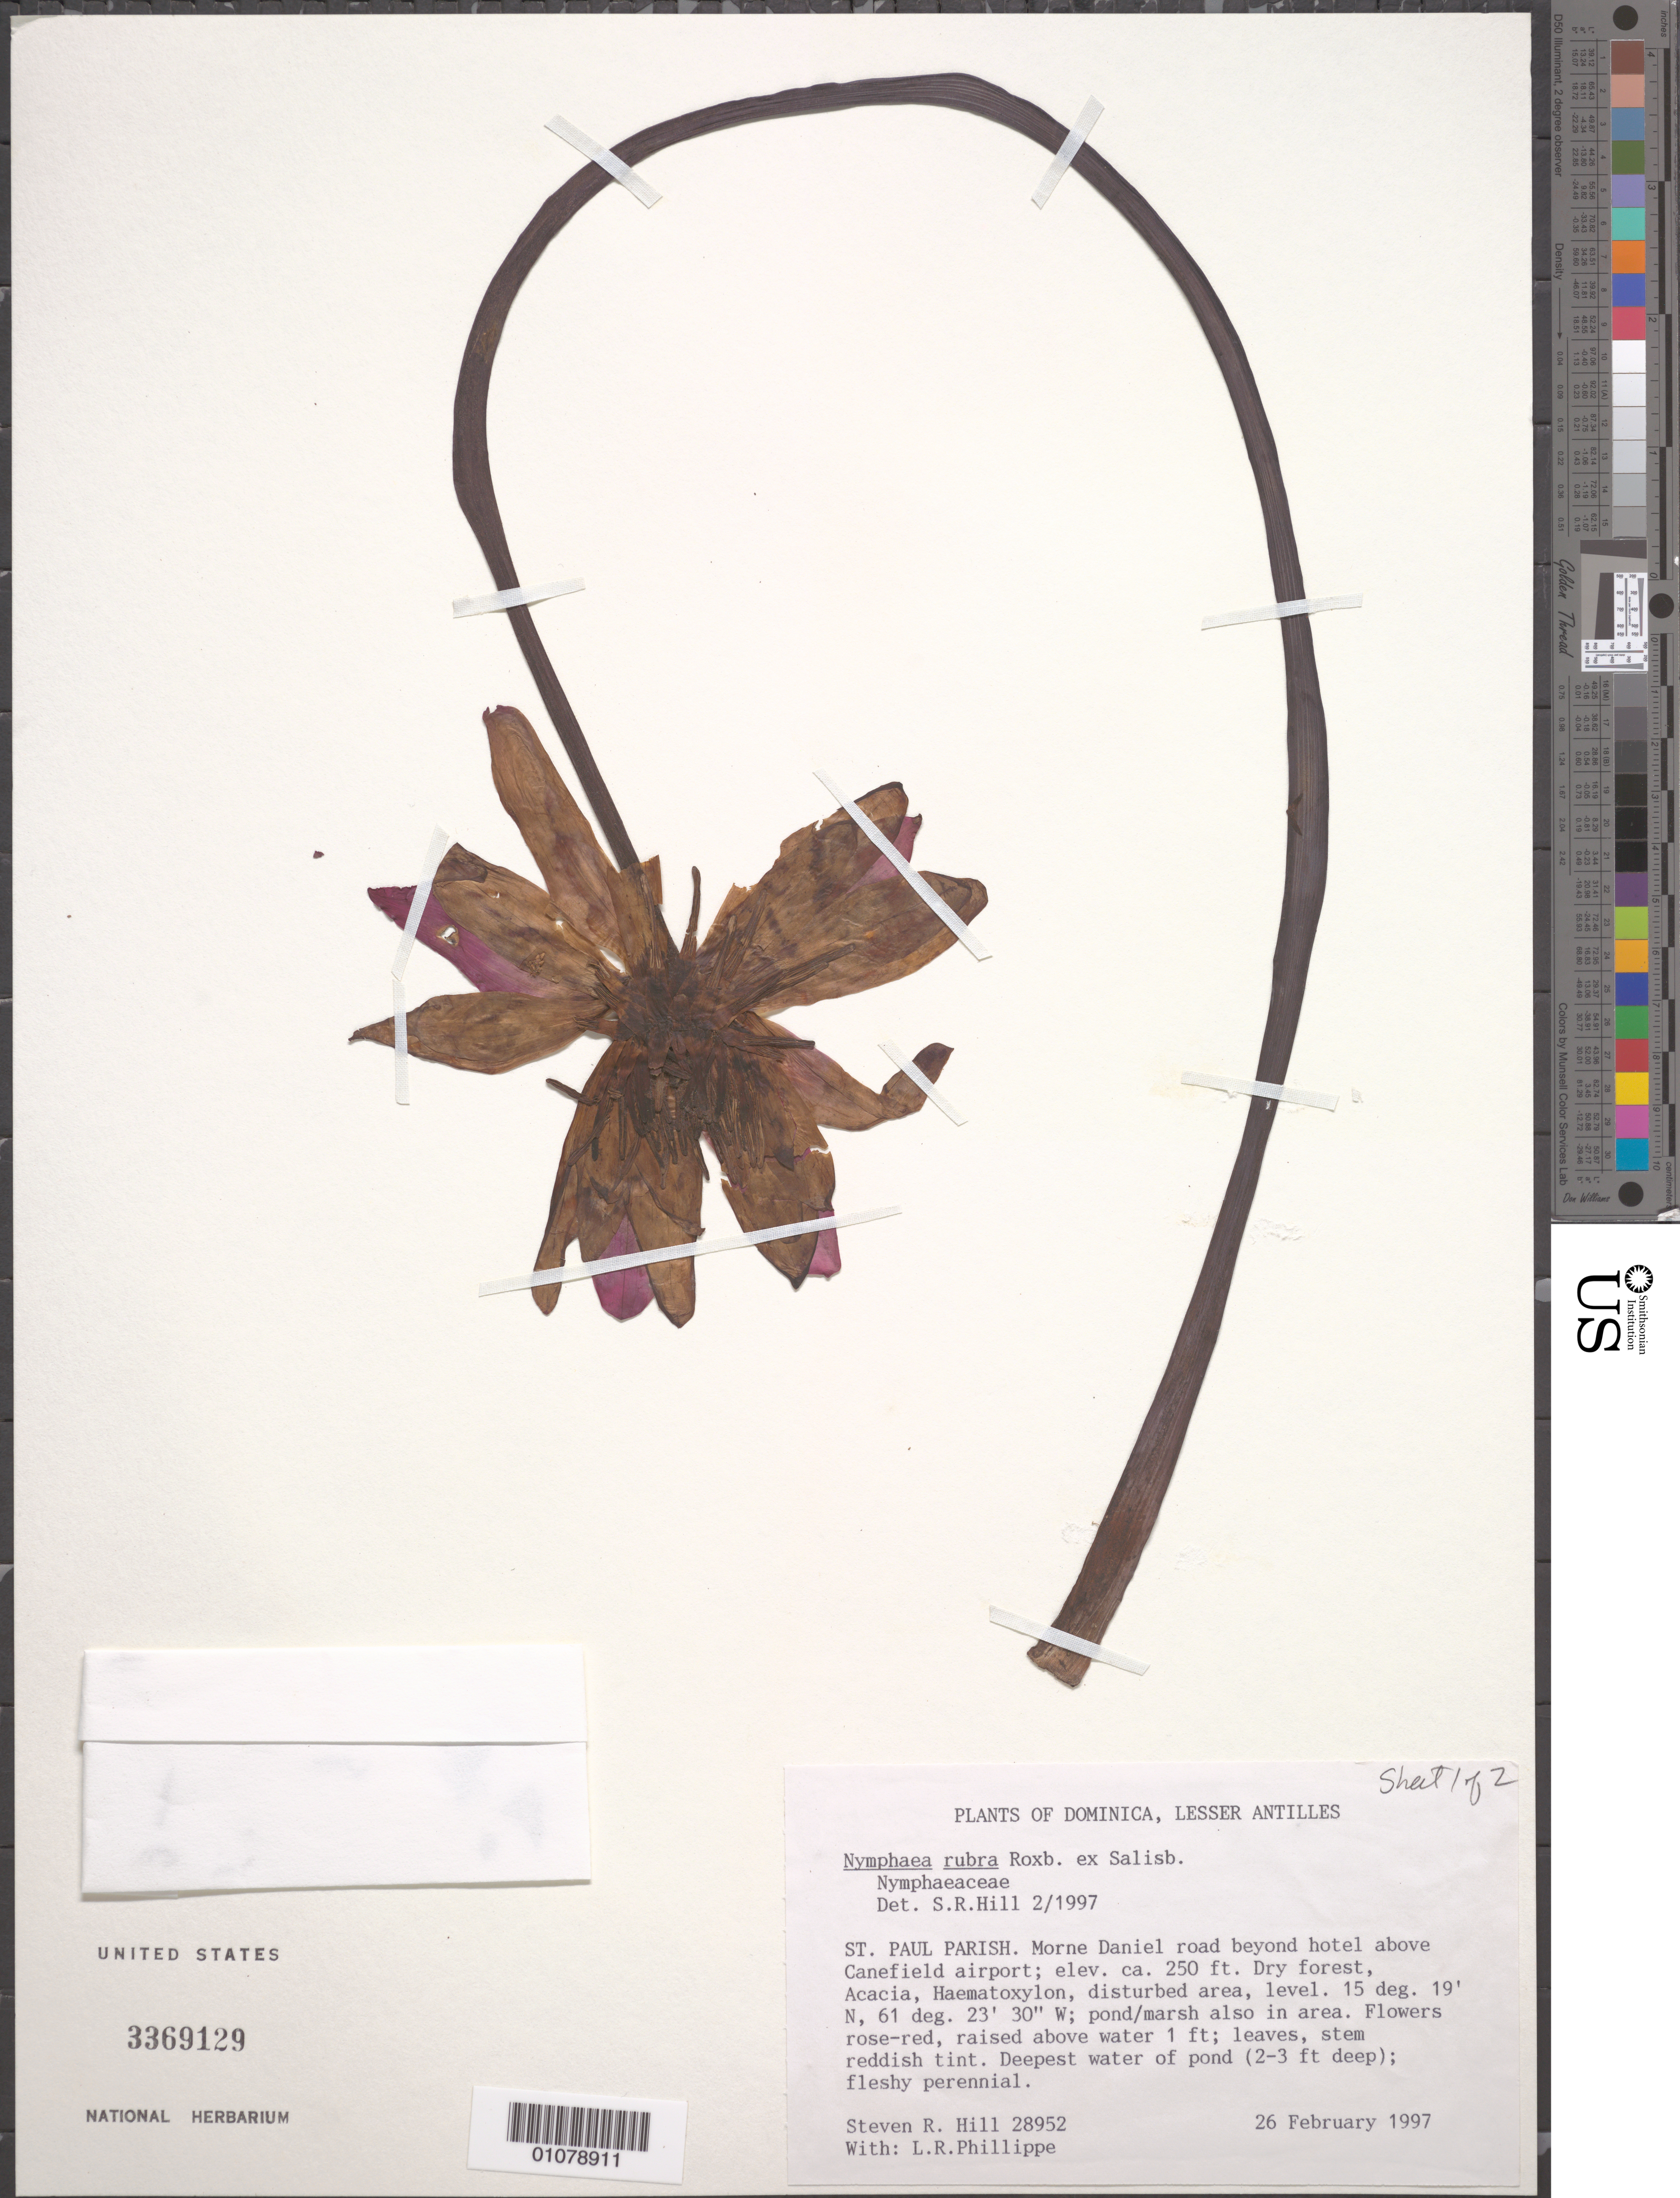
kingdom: Plantae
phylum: Tracheophyta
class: Magnoliopsida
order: Nymphaeales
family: Nymphaeaceae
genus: Nymphaea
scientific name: Nymphaea rubra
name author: Roxb.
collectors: S. R. Hill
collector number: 28952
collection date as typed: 26 Feb 1997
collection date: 1997-02-26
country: Dominica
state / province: St. Paul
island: Dominica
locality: St. Paul Parish, Morne Daniel road behind hotel above Canefield airport.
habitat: Dry forest, Acacia, Haematoxylon, disturbed area, level. Pond/marsh also in area. Deepest water of pond (2-3 ft deep)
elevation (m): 76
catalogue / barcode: US 3369129